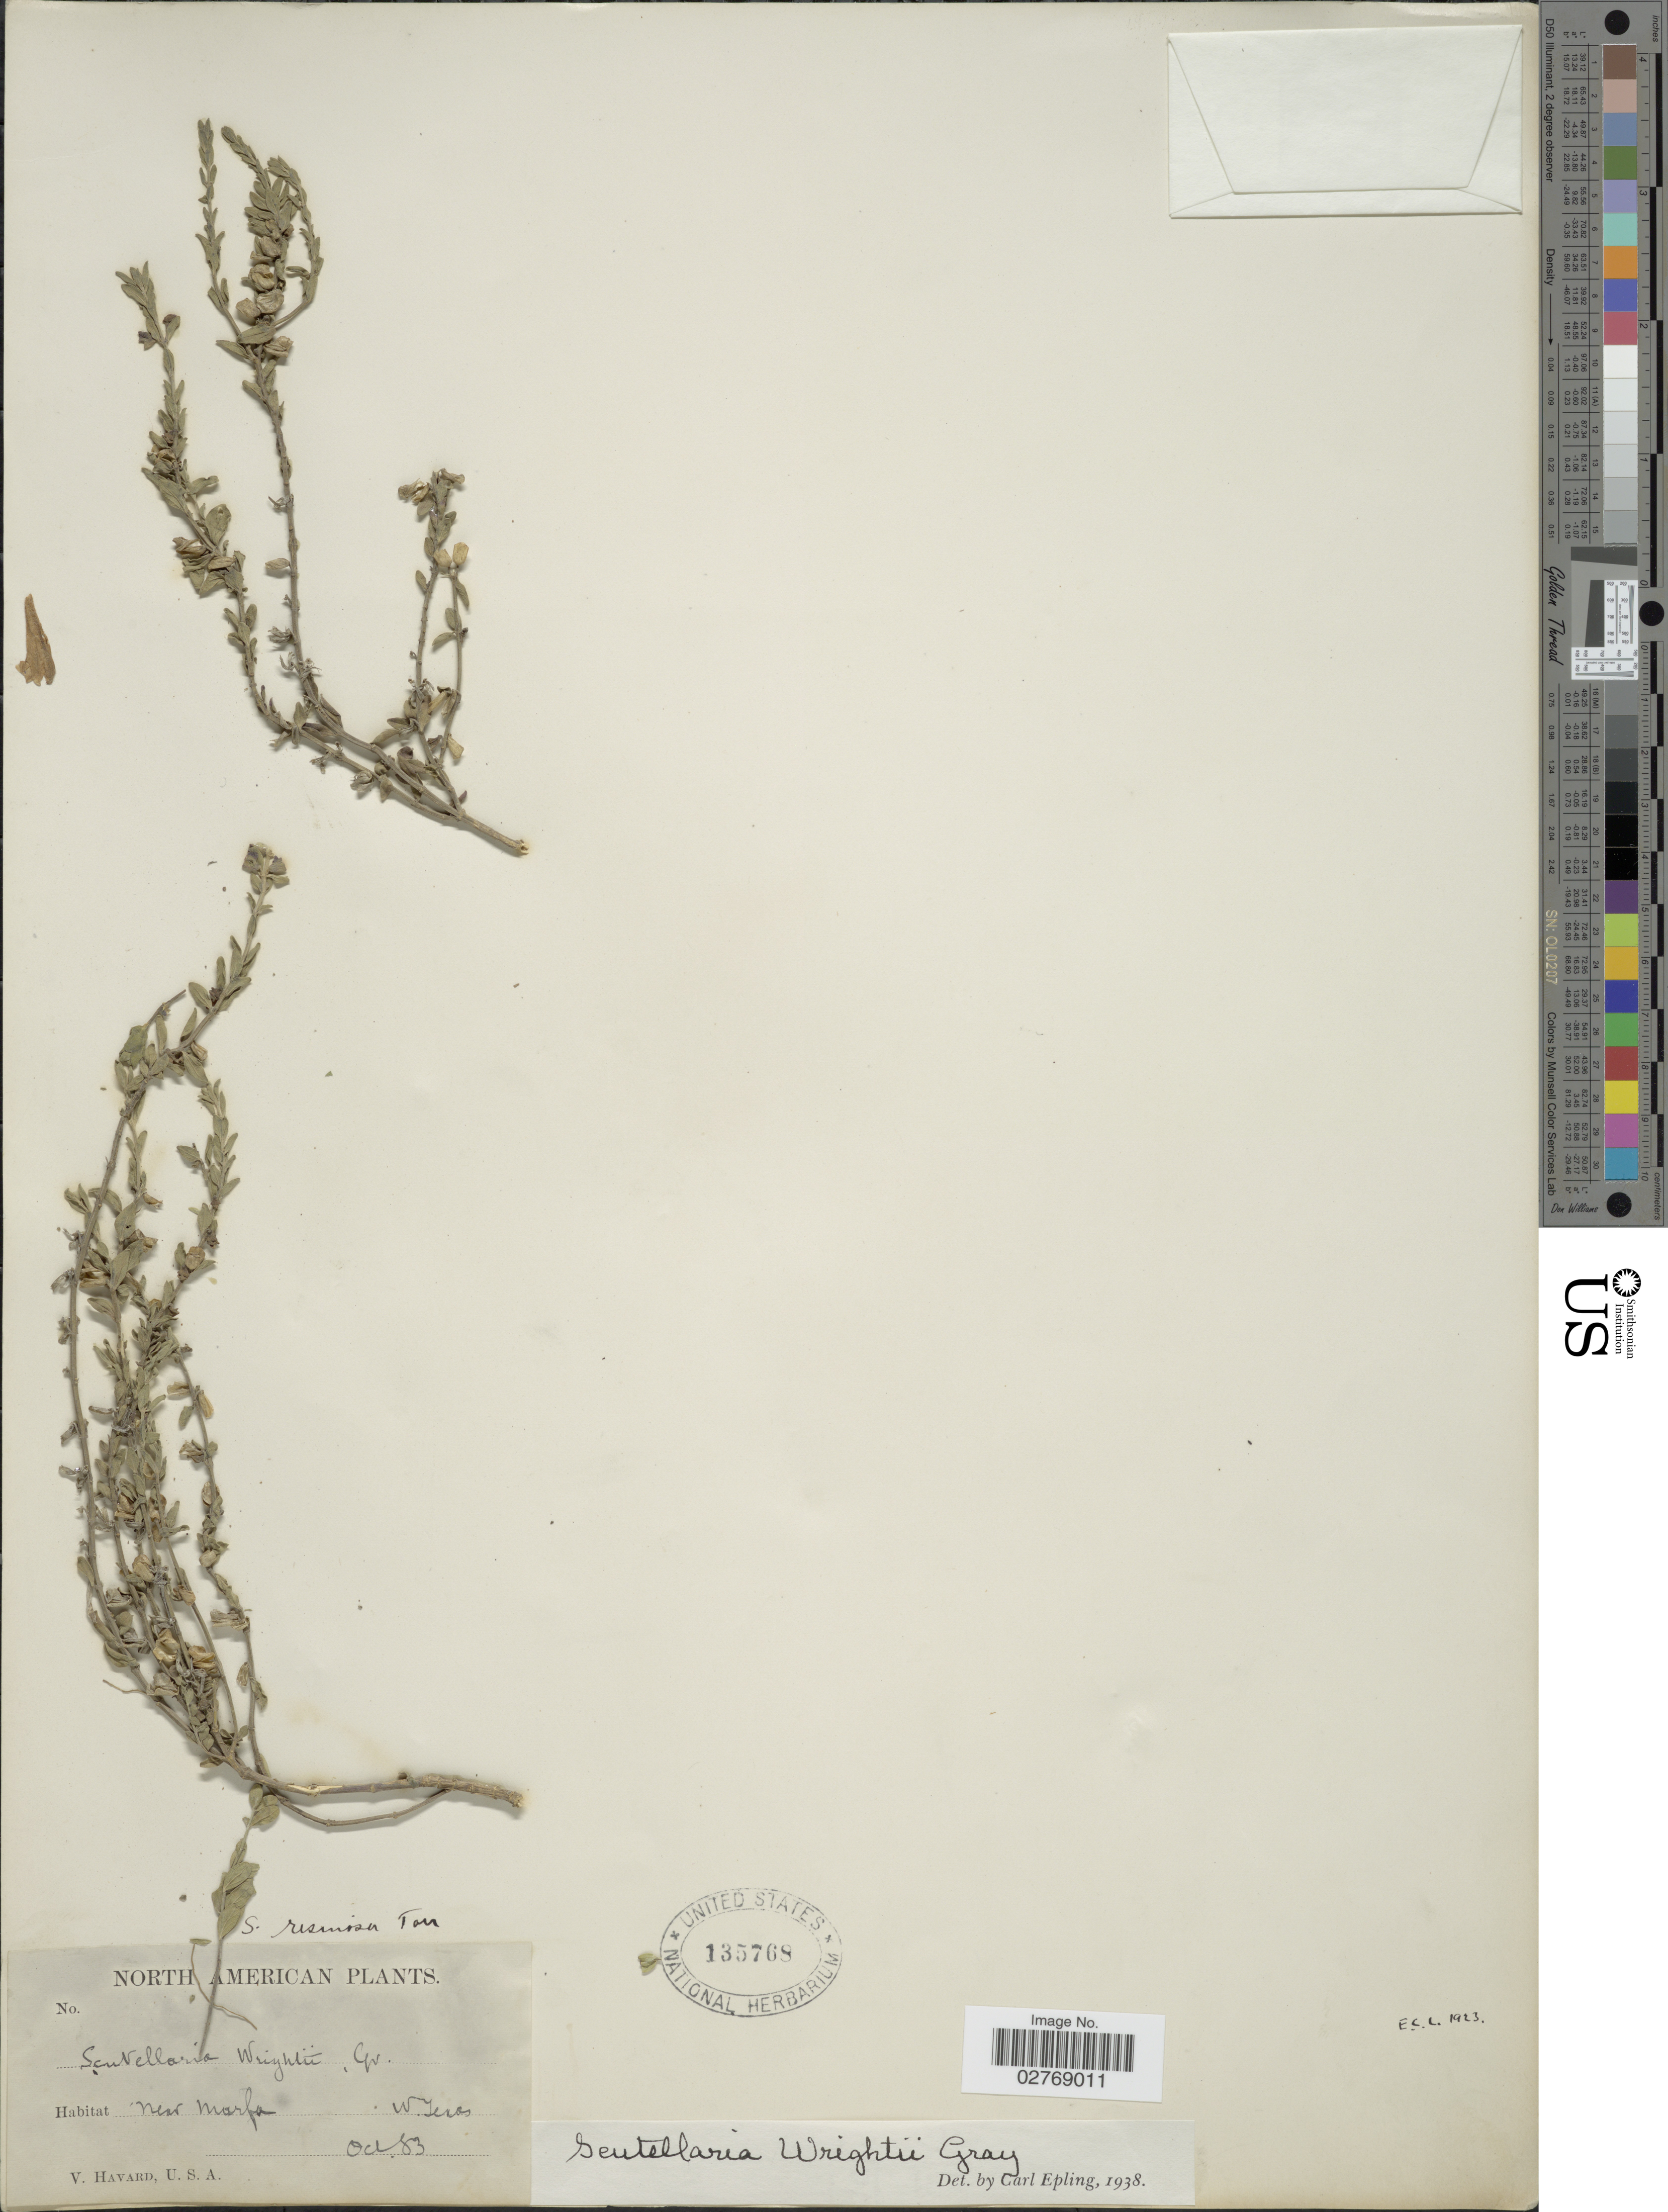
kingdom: Plantae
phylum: Tracheophyta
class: Magnoliopsida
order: Lamiales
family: Lamiaceae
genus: Scutellaria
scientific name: Scutellaria wrightii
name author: A. Gray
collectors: V. Havard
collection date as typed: Transcribed d/m/y: /10/83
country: United States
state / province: Texas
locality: Near Morfa, W. Texas.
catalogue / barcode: US 135768